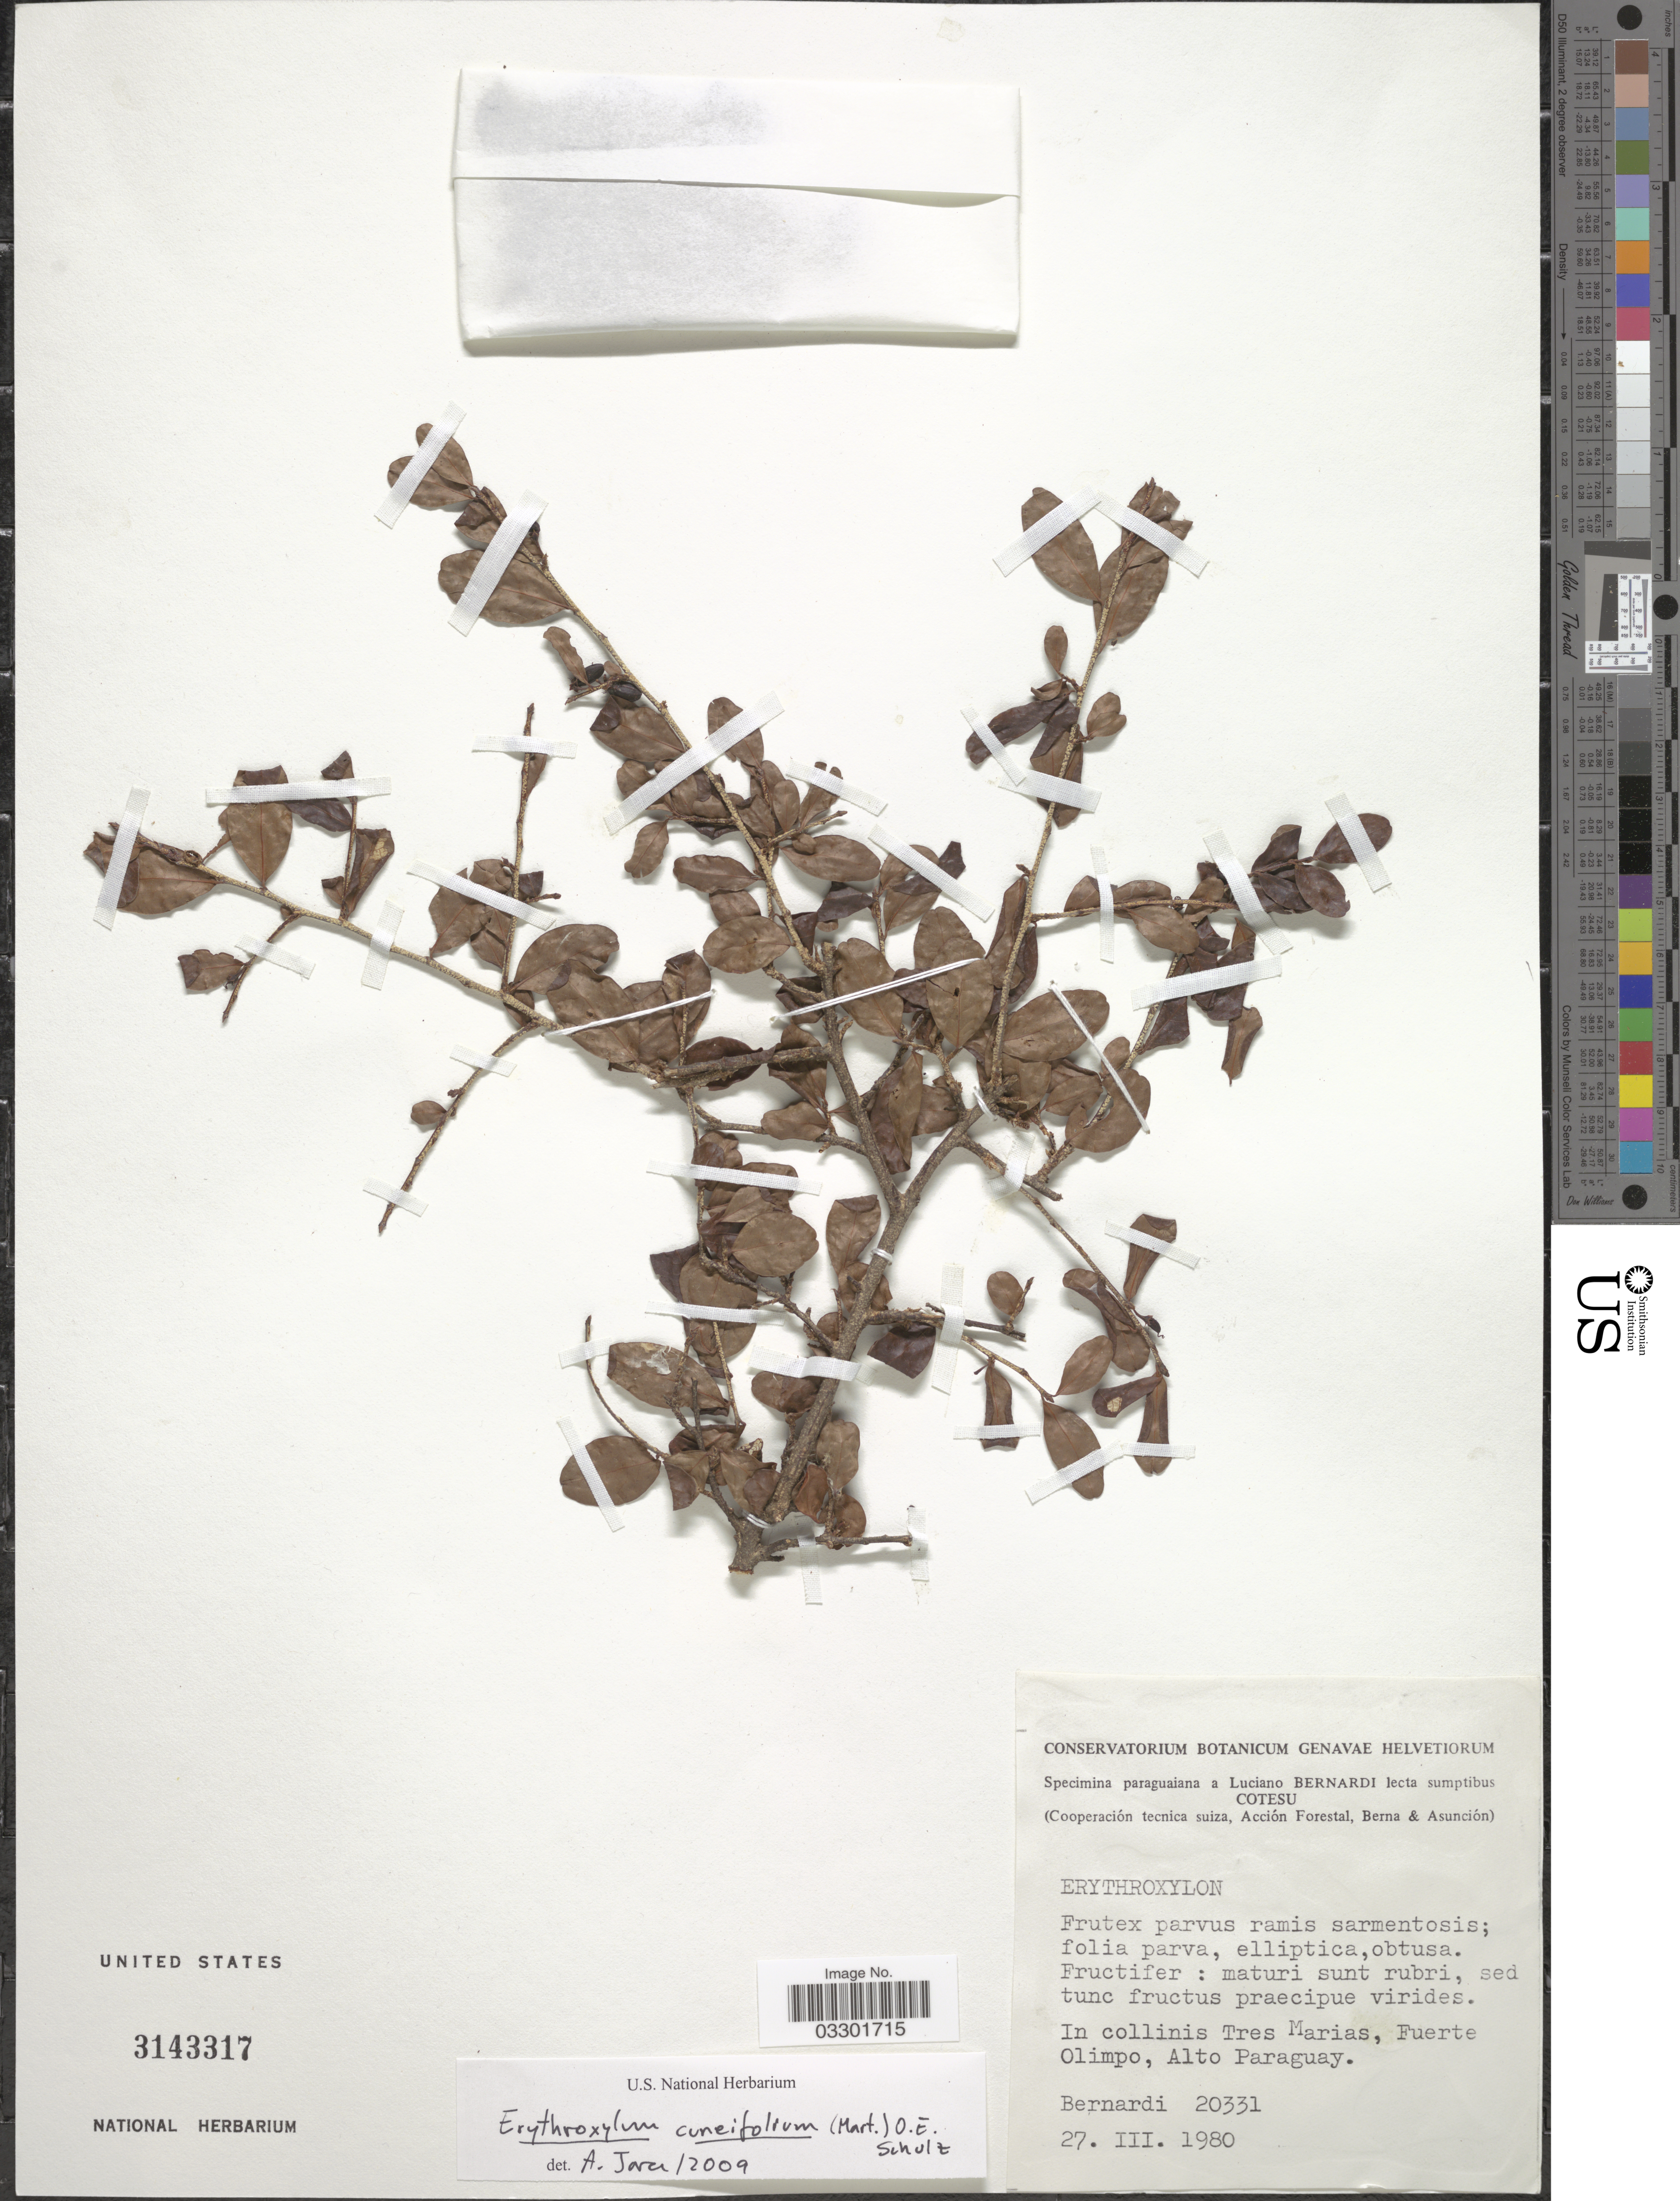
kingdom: Plantae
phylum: Tracheophyta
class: Magnoliopsida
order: Malpighiales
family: Erythroxylaceae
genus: Erythroxylum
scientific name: Erythroxylum cuneifolium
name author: (Mart.) O.E. Schulz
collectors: Bernardi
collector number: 20331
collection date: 1980-03-27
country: Paraguay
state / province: Alto Paraguay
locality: In collinis Tres Marias, Fuerte Olimpo.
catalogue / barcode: US 3143317